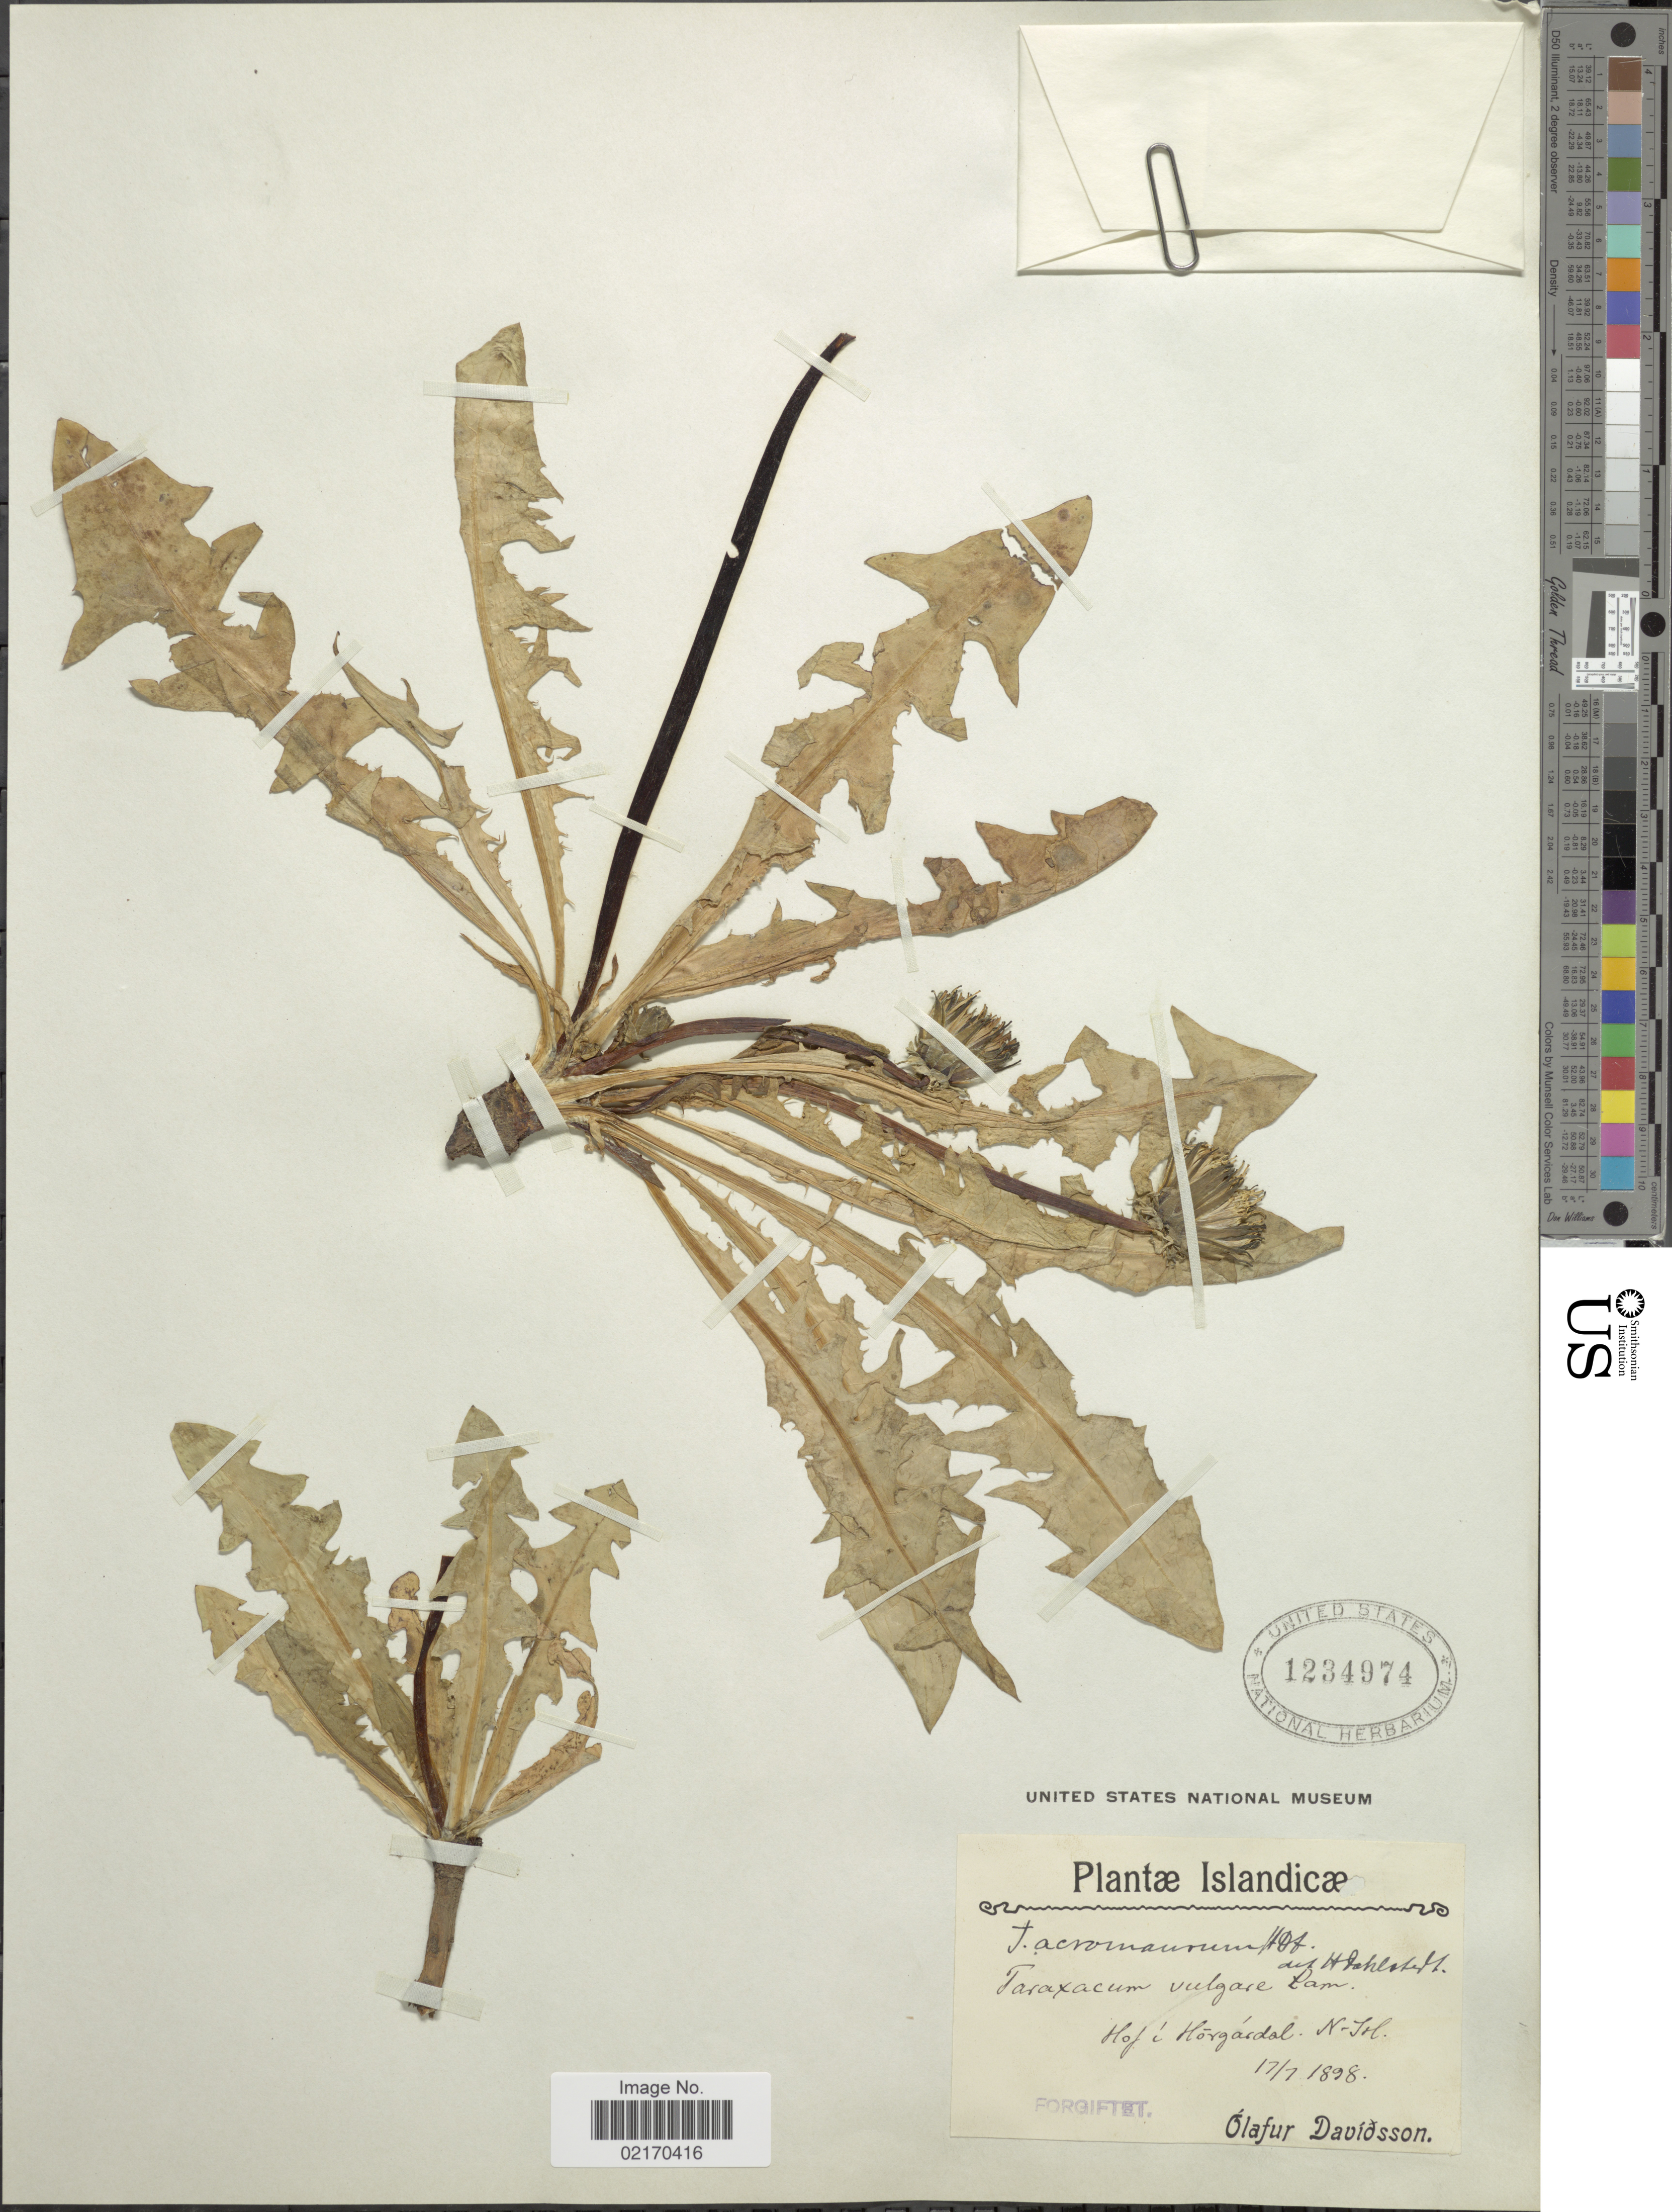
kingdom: Plantae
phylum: Tracheophyta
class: Magnoliopsida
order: Asterales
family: Asteraceae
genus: Taraxacum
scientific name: Taraxacum acromaurum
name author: Dahlst.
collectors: O. Davidsson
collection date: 1898-07-17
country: Iceland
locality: Hof i Hörgárdalur, N-Isl.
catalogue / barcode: US 1234974